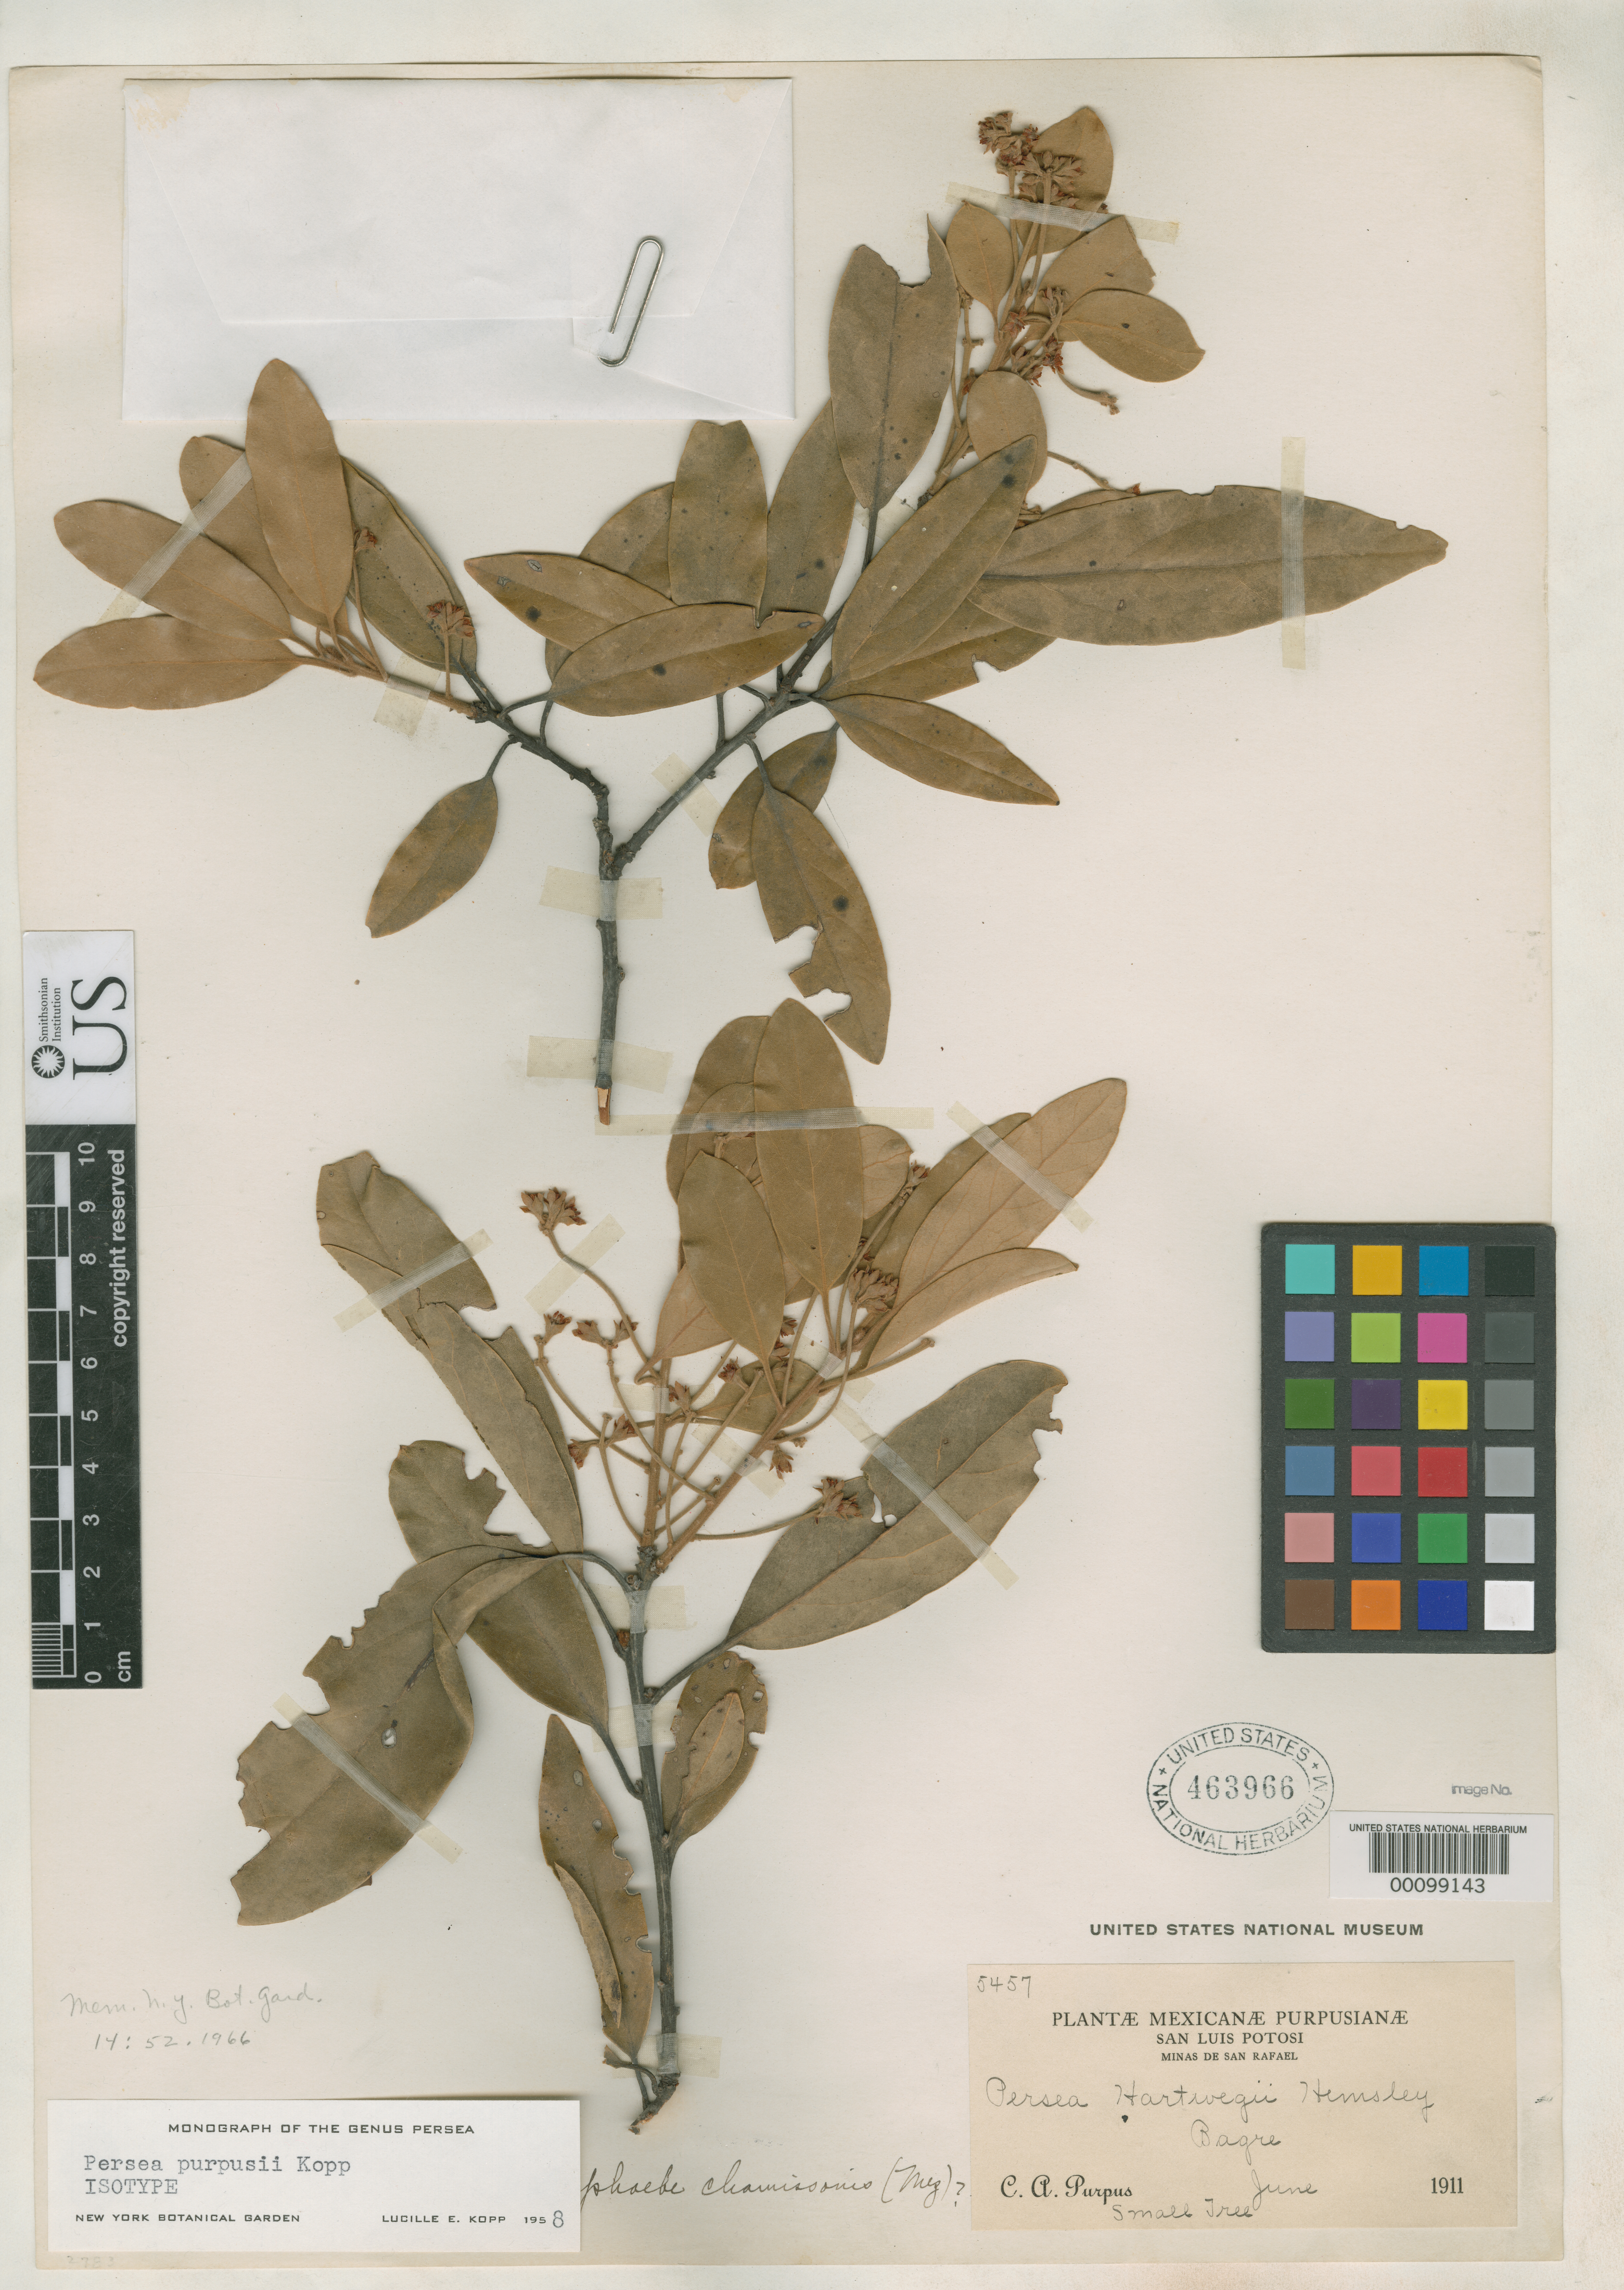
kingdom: Plantae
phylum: Tracheophyta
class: Magnoliopsida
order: Laurales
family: Lauraceae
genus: Persea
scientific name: Persea purpusii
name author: L.E. Kopp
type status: Isotype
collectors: C. A. Purpus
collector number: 5457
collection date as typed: May 1911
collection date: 1911-05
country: Mexico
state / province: San Luis Potosi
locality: Bagre Ninas de San Rafael.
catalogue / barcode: US 463966